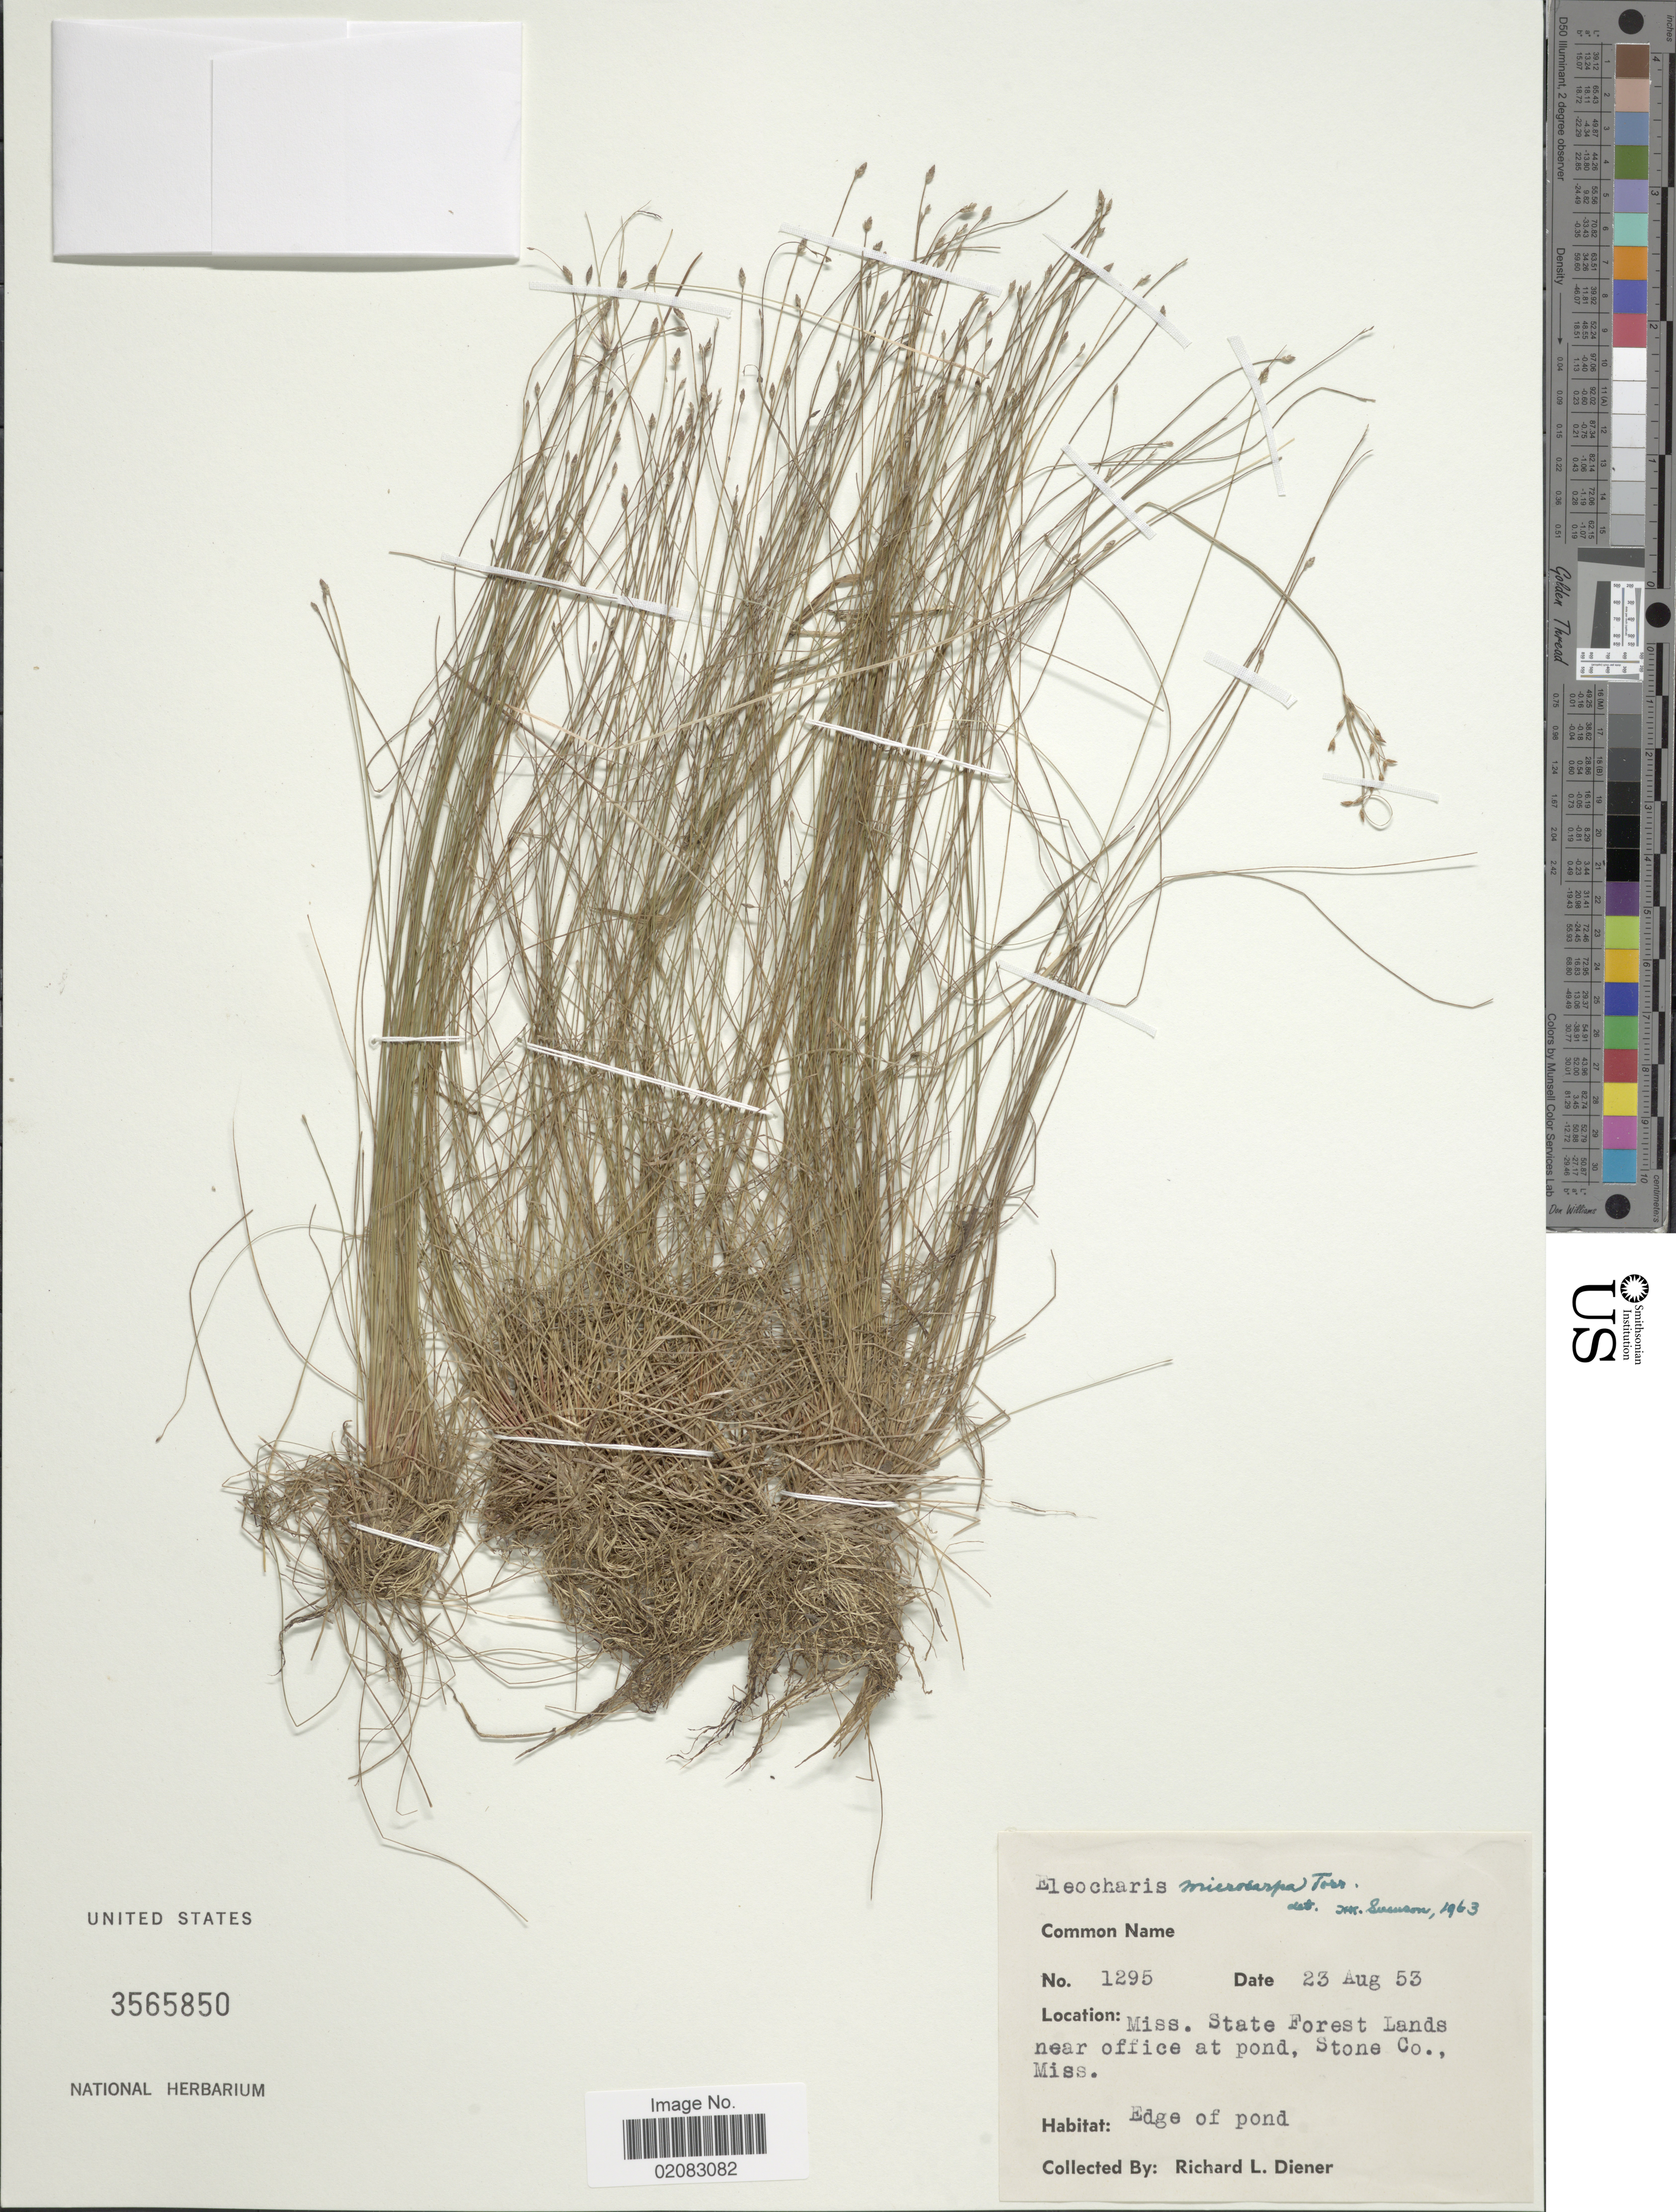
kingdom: Plantae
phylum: Tracheophyta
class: Liliopsida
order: Poales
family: Cyperaceae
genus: Eleocharis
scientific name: Eleocharis microcarpa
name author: Torr.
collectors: R. Diener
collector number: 1295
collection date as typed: Transcribed d/m/y: 23/8/53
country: United States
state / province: Mississippi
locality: Miss. State Forest Lands near office at pond, Stone Co., Edge of pond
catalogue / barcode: US 3565850